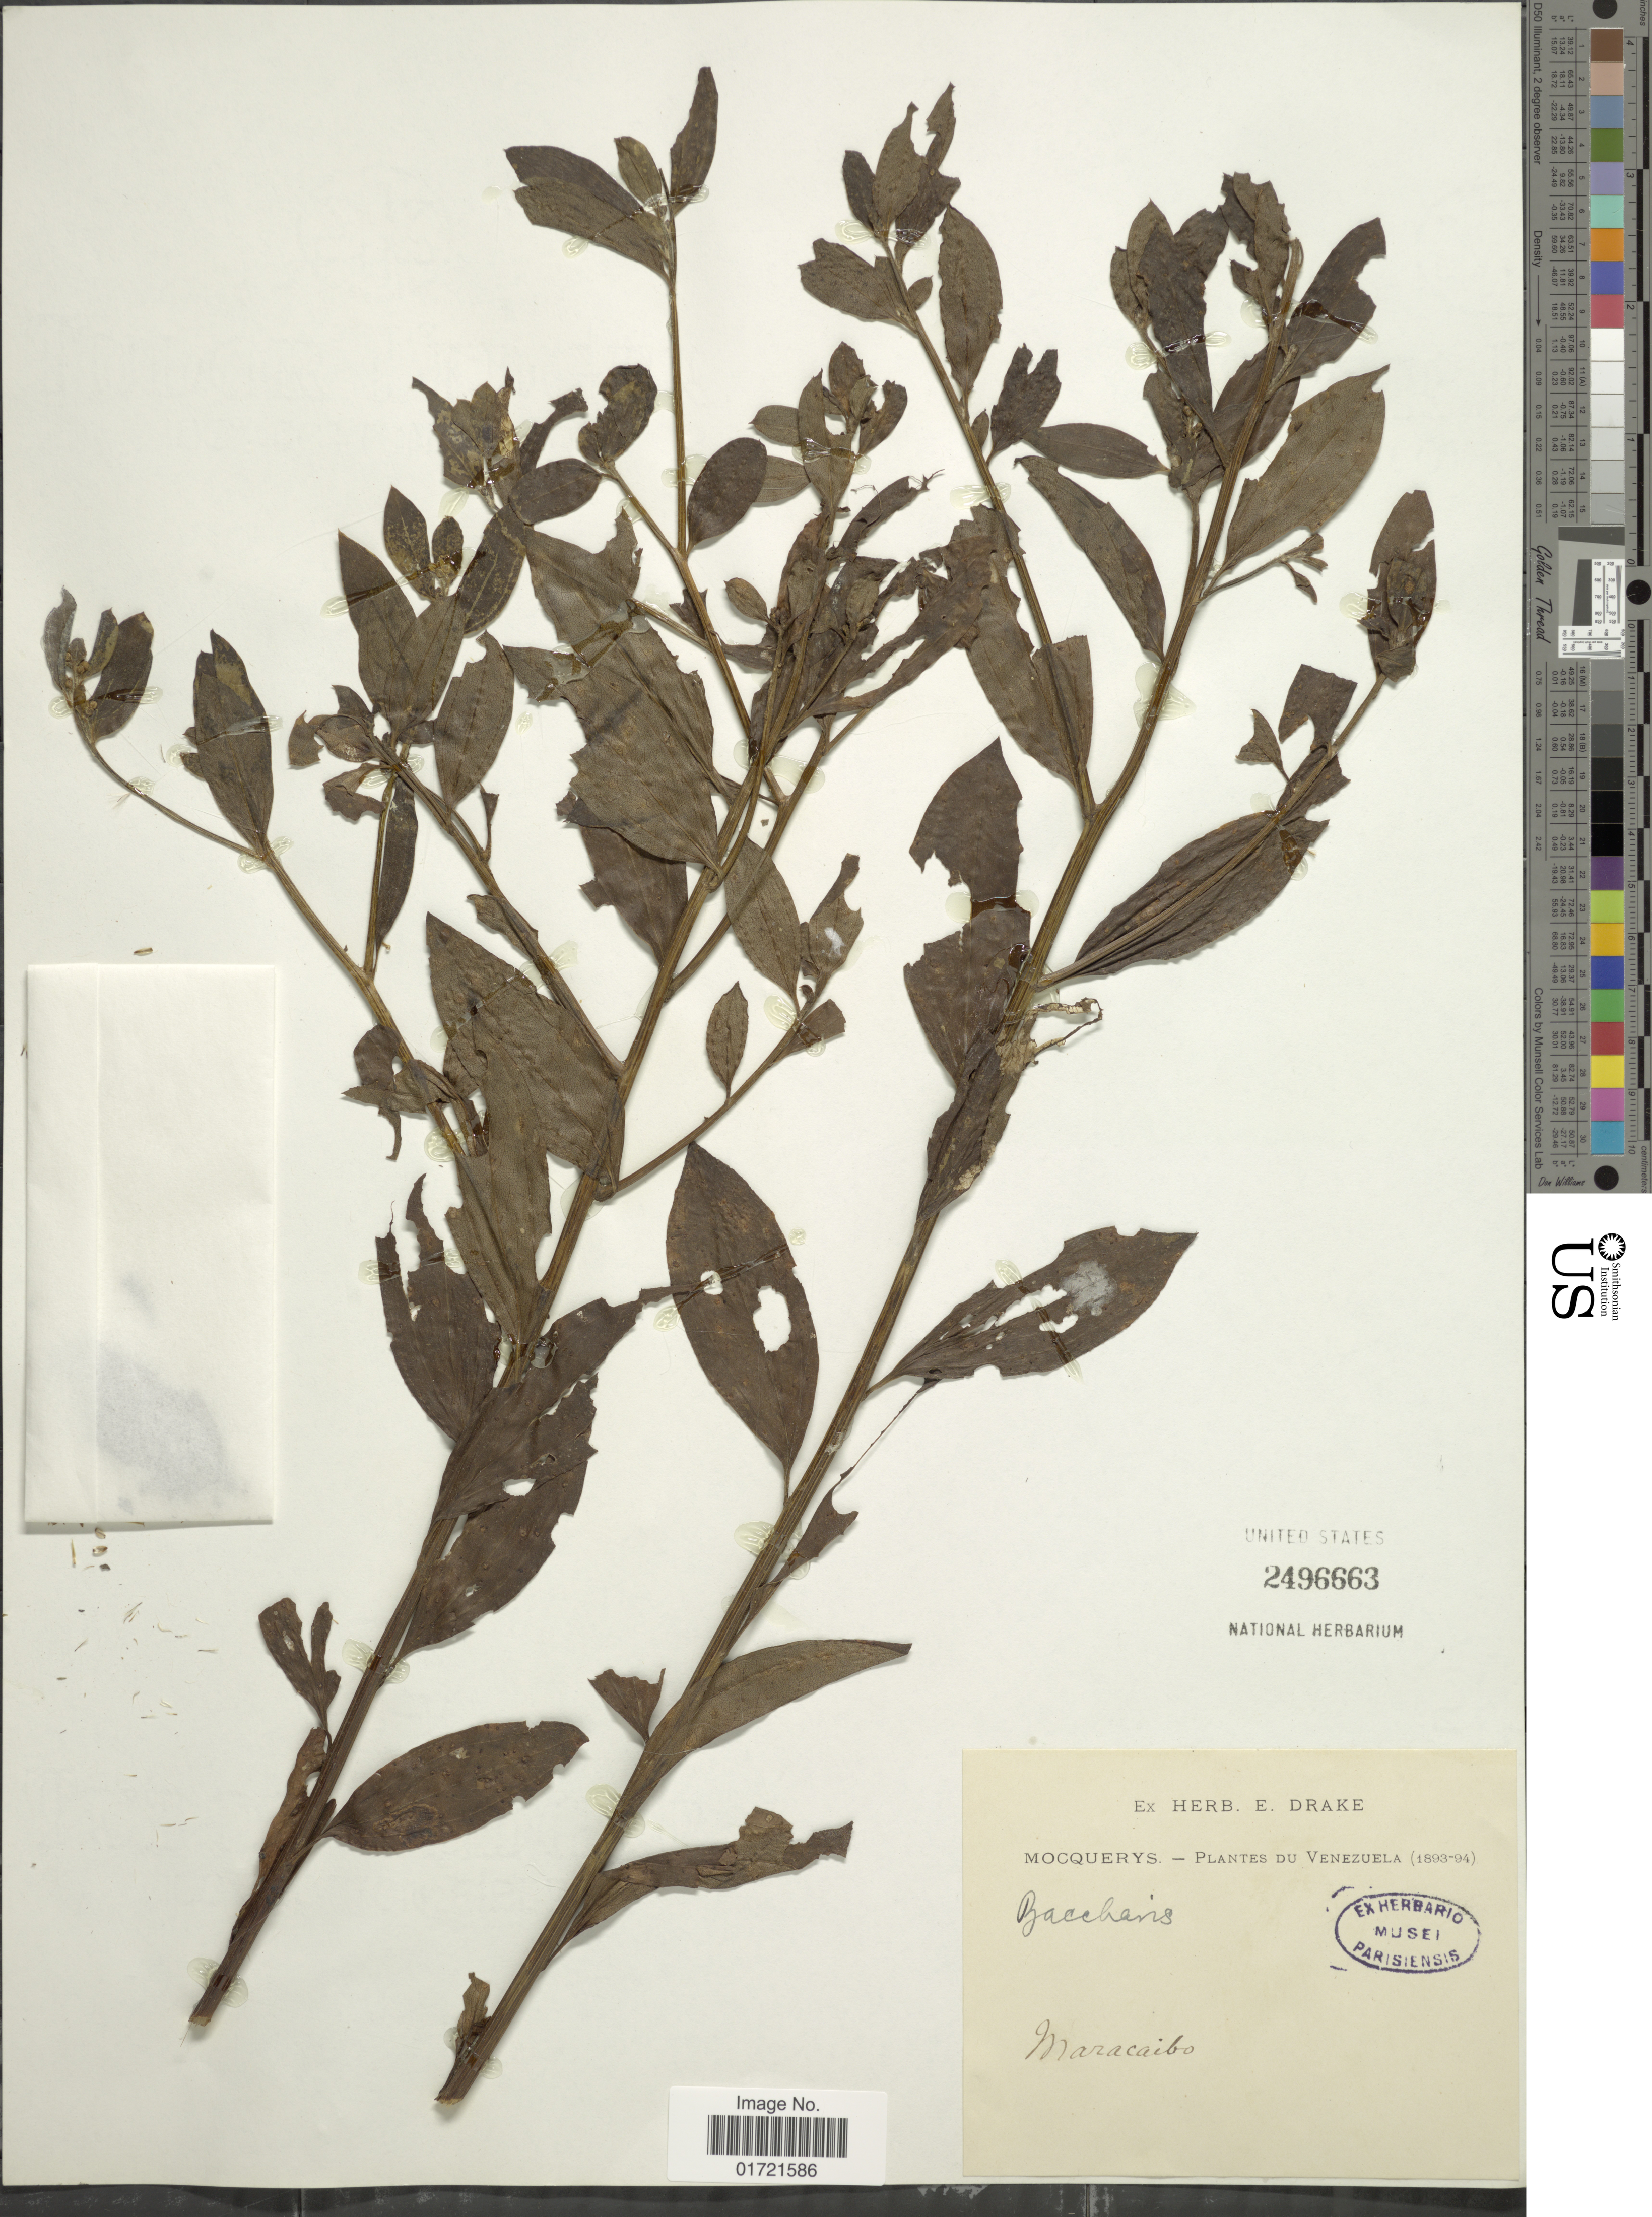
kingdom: Plantae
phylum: Tracheophyta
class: Magnoliopsida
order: Asterales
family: Asteraceae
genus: Baccharis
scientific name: Baccharis trinervis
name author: (Lam.) Pers.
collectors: A. Mocquerys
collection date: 1893/1894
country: Venezuela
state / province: Zulia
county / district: Maracaibo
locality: Maracaibo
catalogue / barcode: US 2496663